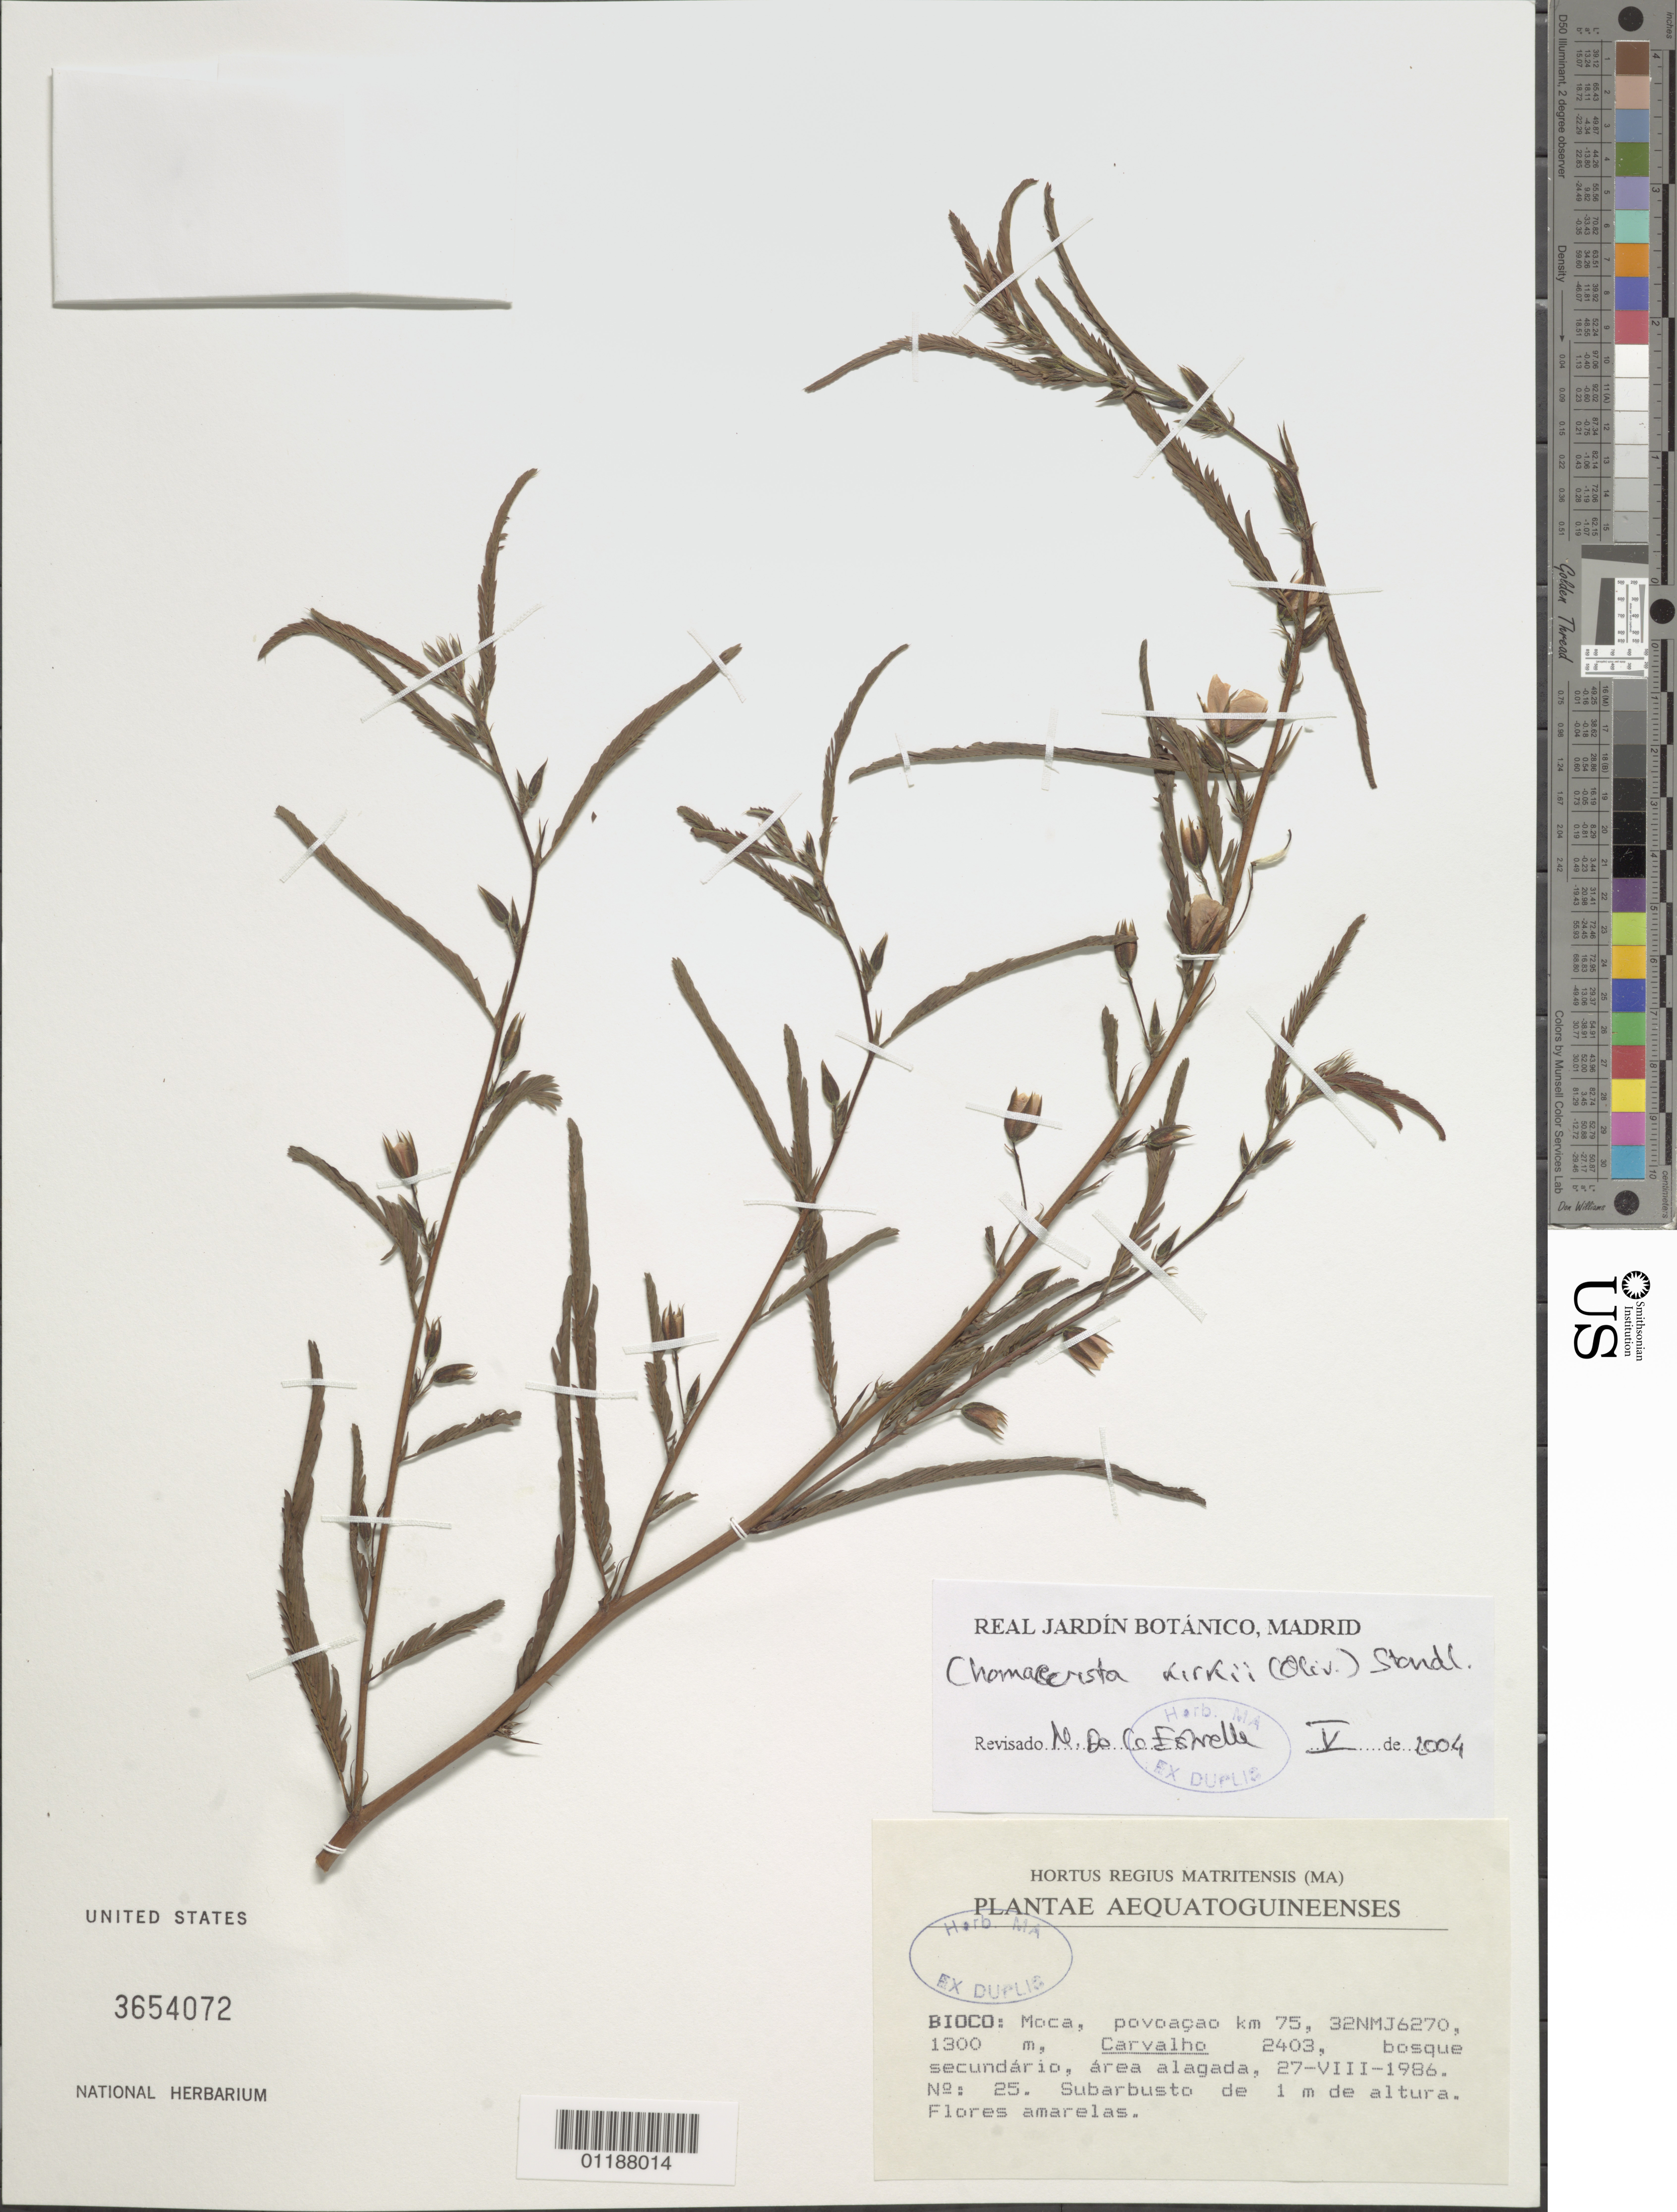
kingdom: Plantae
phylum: Tracheophyta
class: Magnoliopsida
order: Fabales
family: Fabaceae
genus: Chamaecrista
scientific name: Chamaecrista kirkii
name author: (Oliv.) Standl.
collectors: L. F. Carvalho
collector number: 2403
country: Equatorial Guinea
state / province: Bioko Sur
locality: Moca, povoacao, 32 NMJ6270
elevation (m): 1300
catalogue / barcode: US 3654072